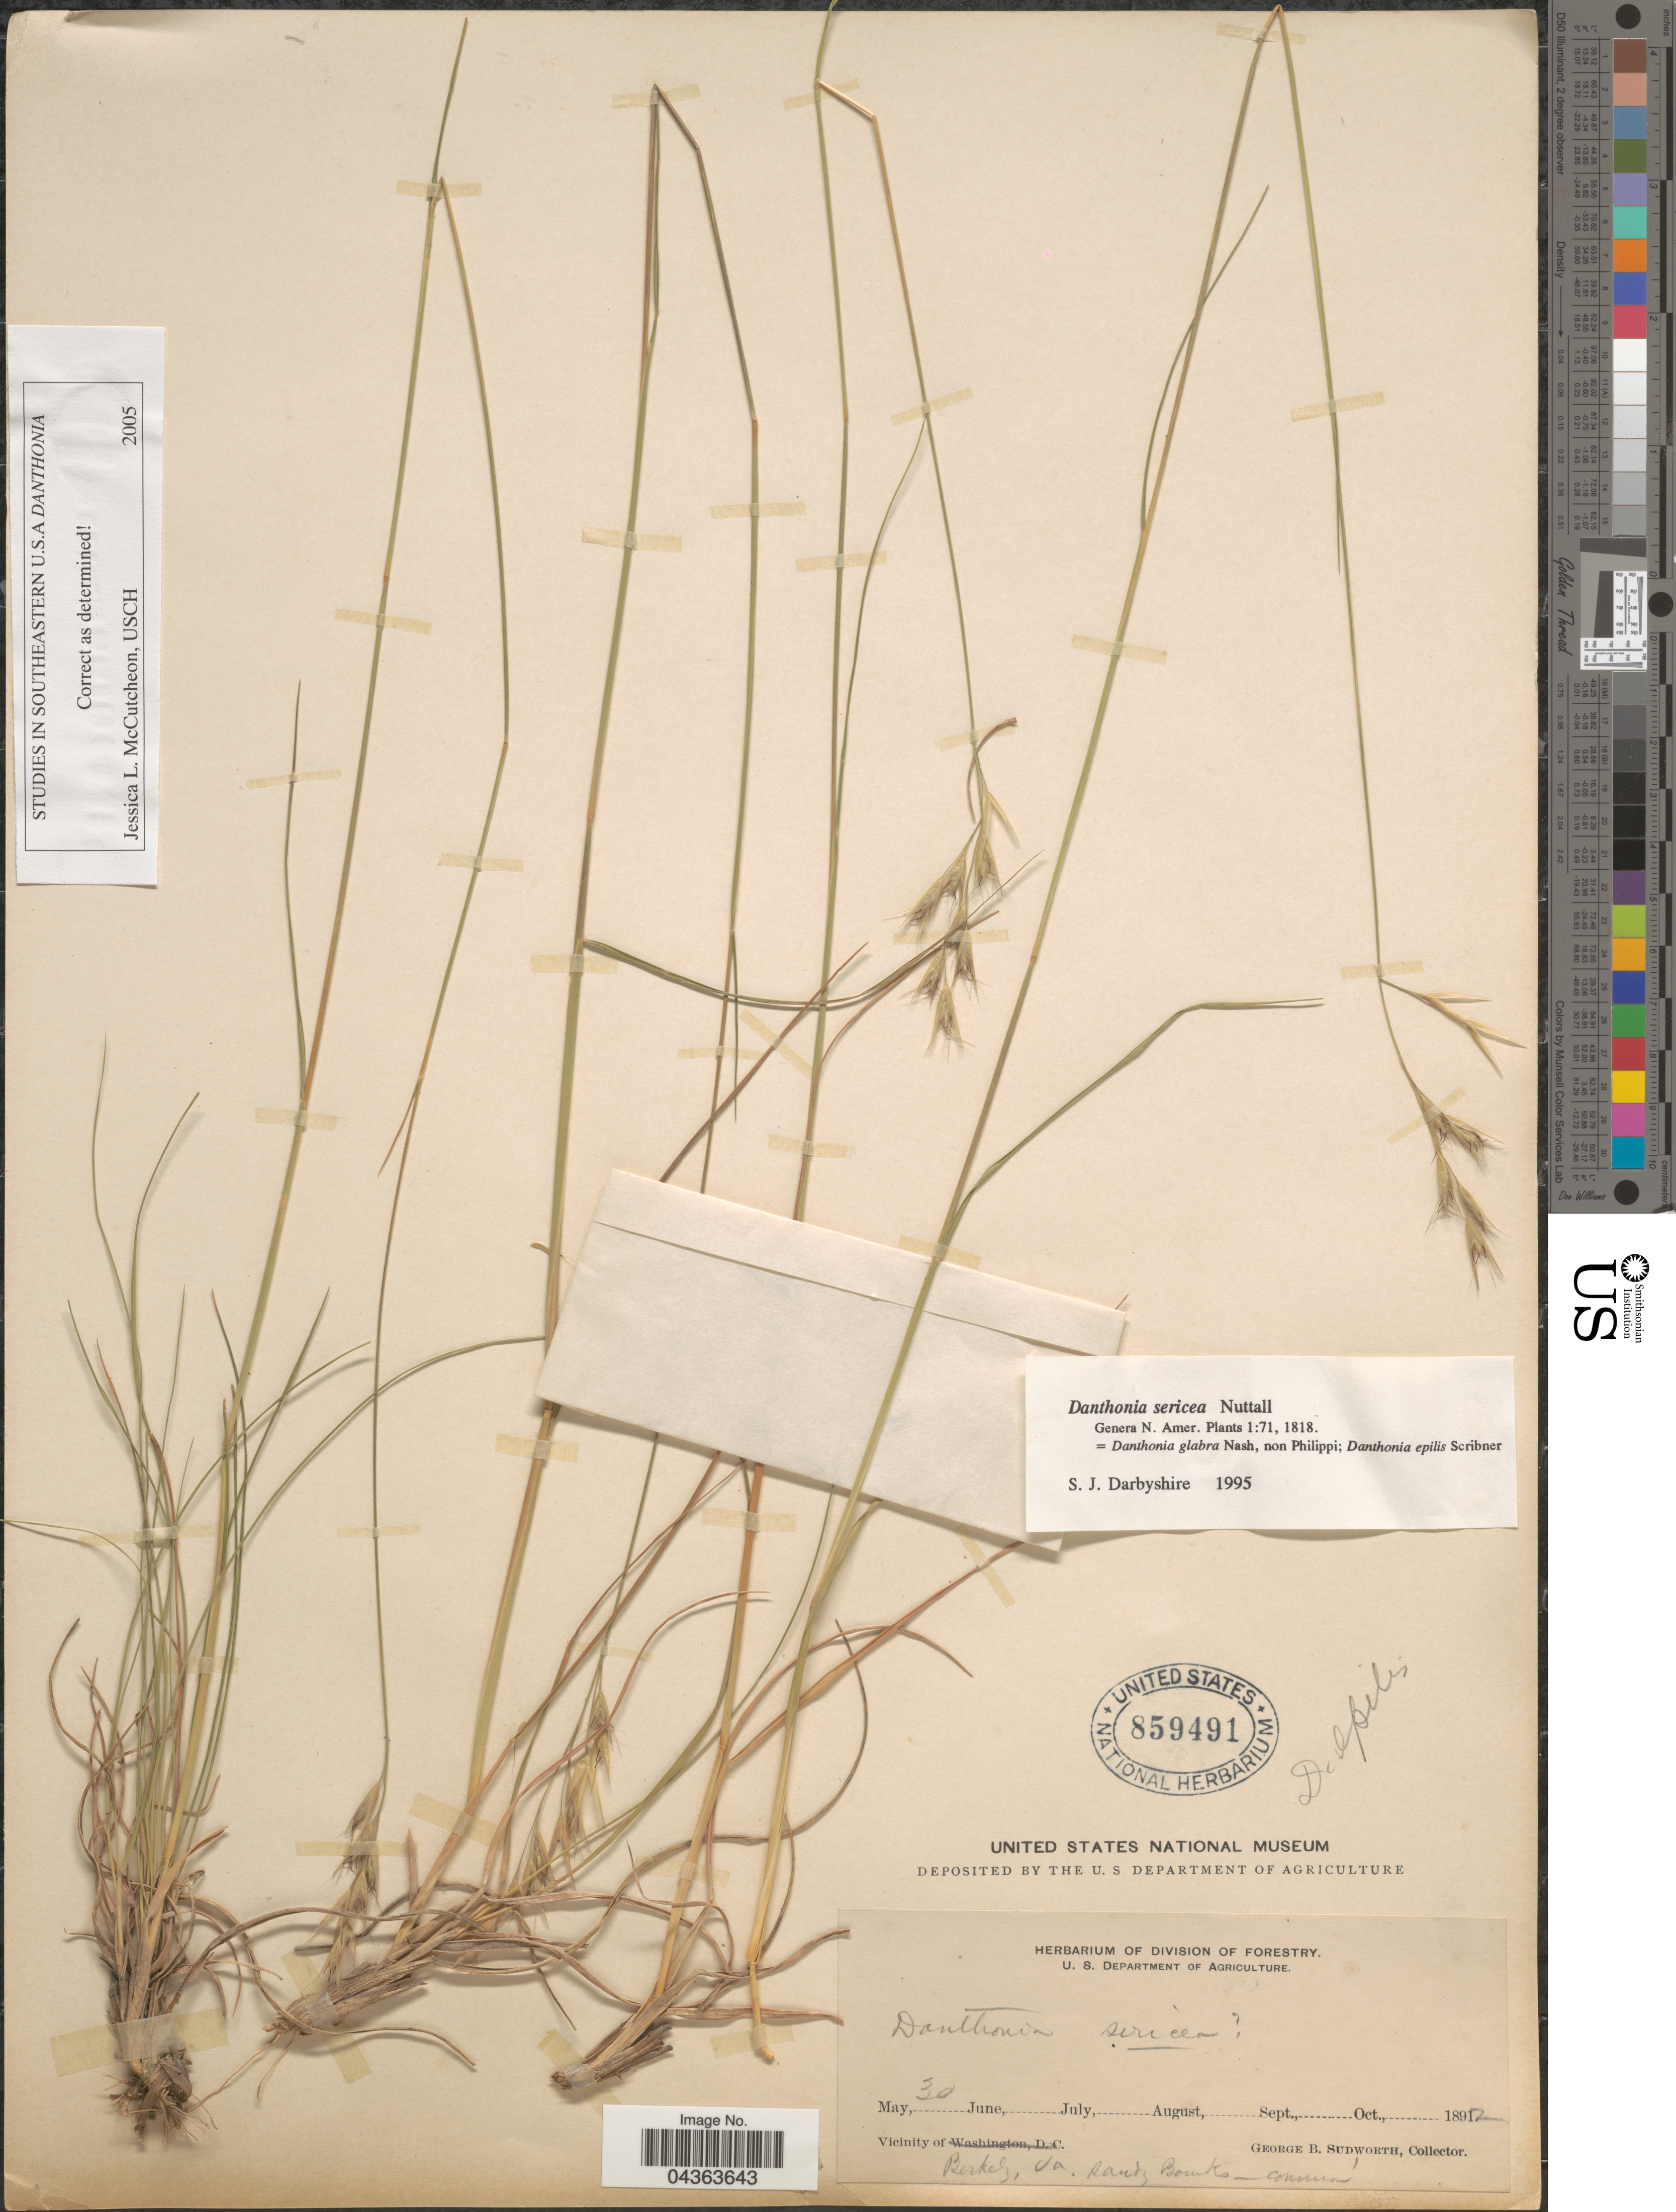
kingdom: Plantae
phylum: Tracheophyta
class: Liliopsida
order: Poales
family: Poaceae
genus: Danthonia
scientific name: Danthonia sericea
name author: Nutt.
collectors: G. B. Sudworth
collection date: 1892-06-30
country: United States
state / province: Virginia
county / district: City of Norfolk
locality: Berkely.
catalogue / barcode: US 859491